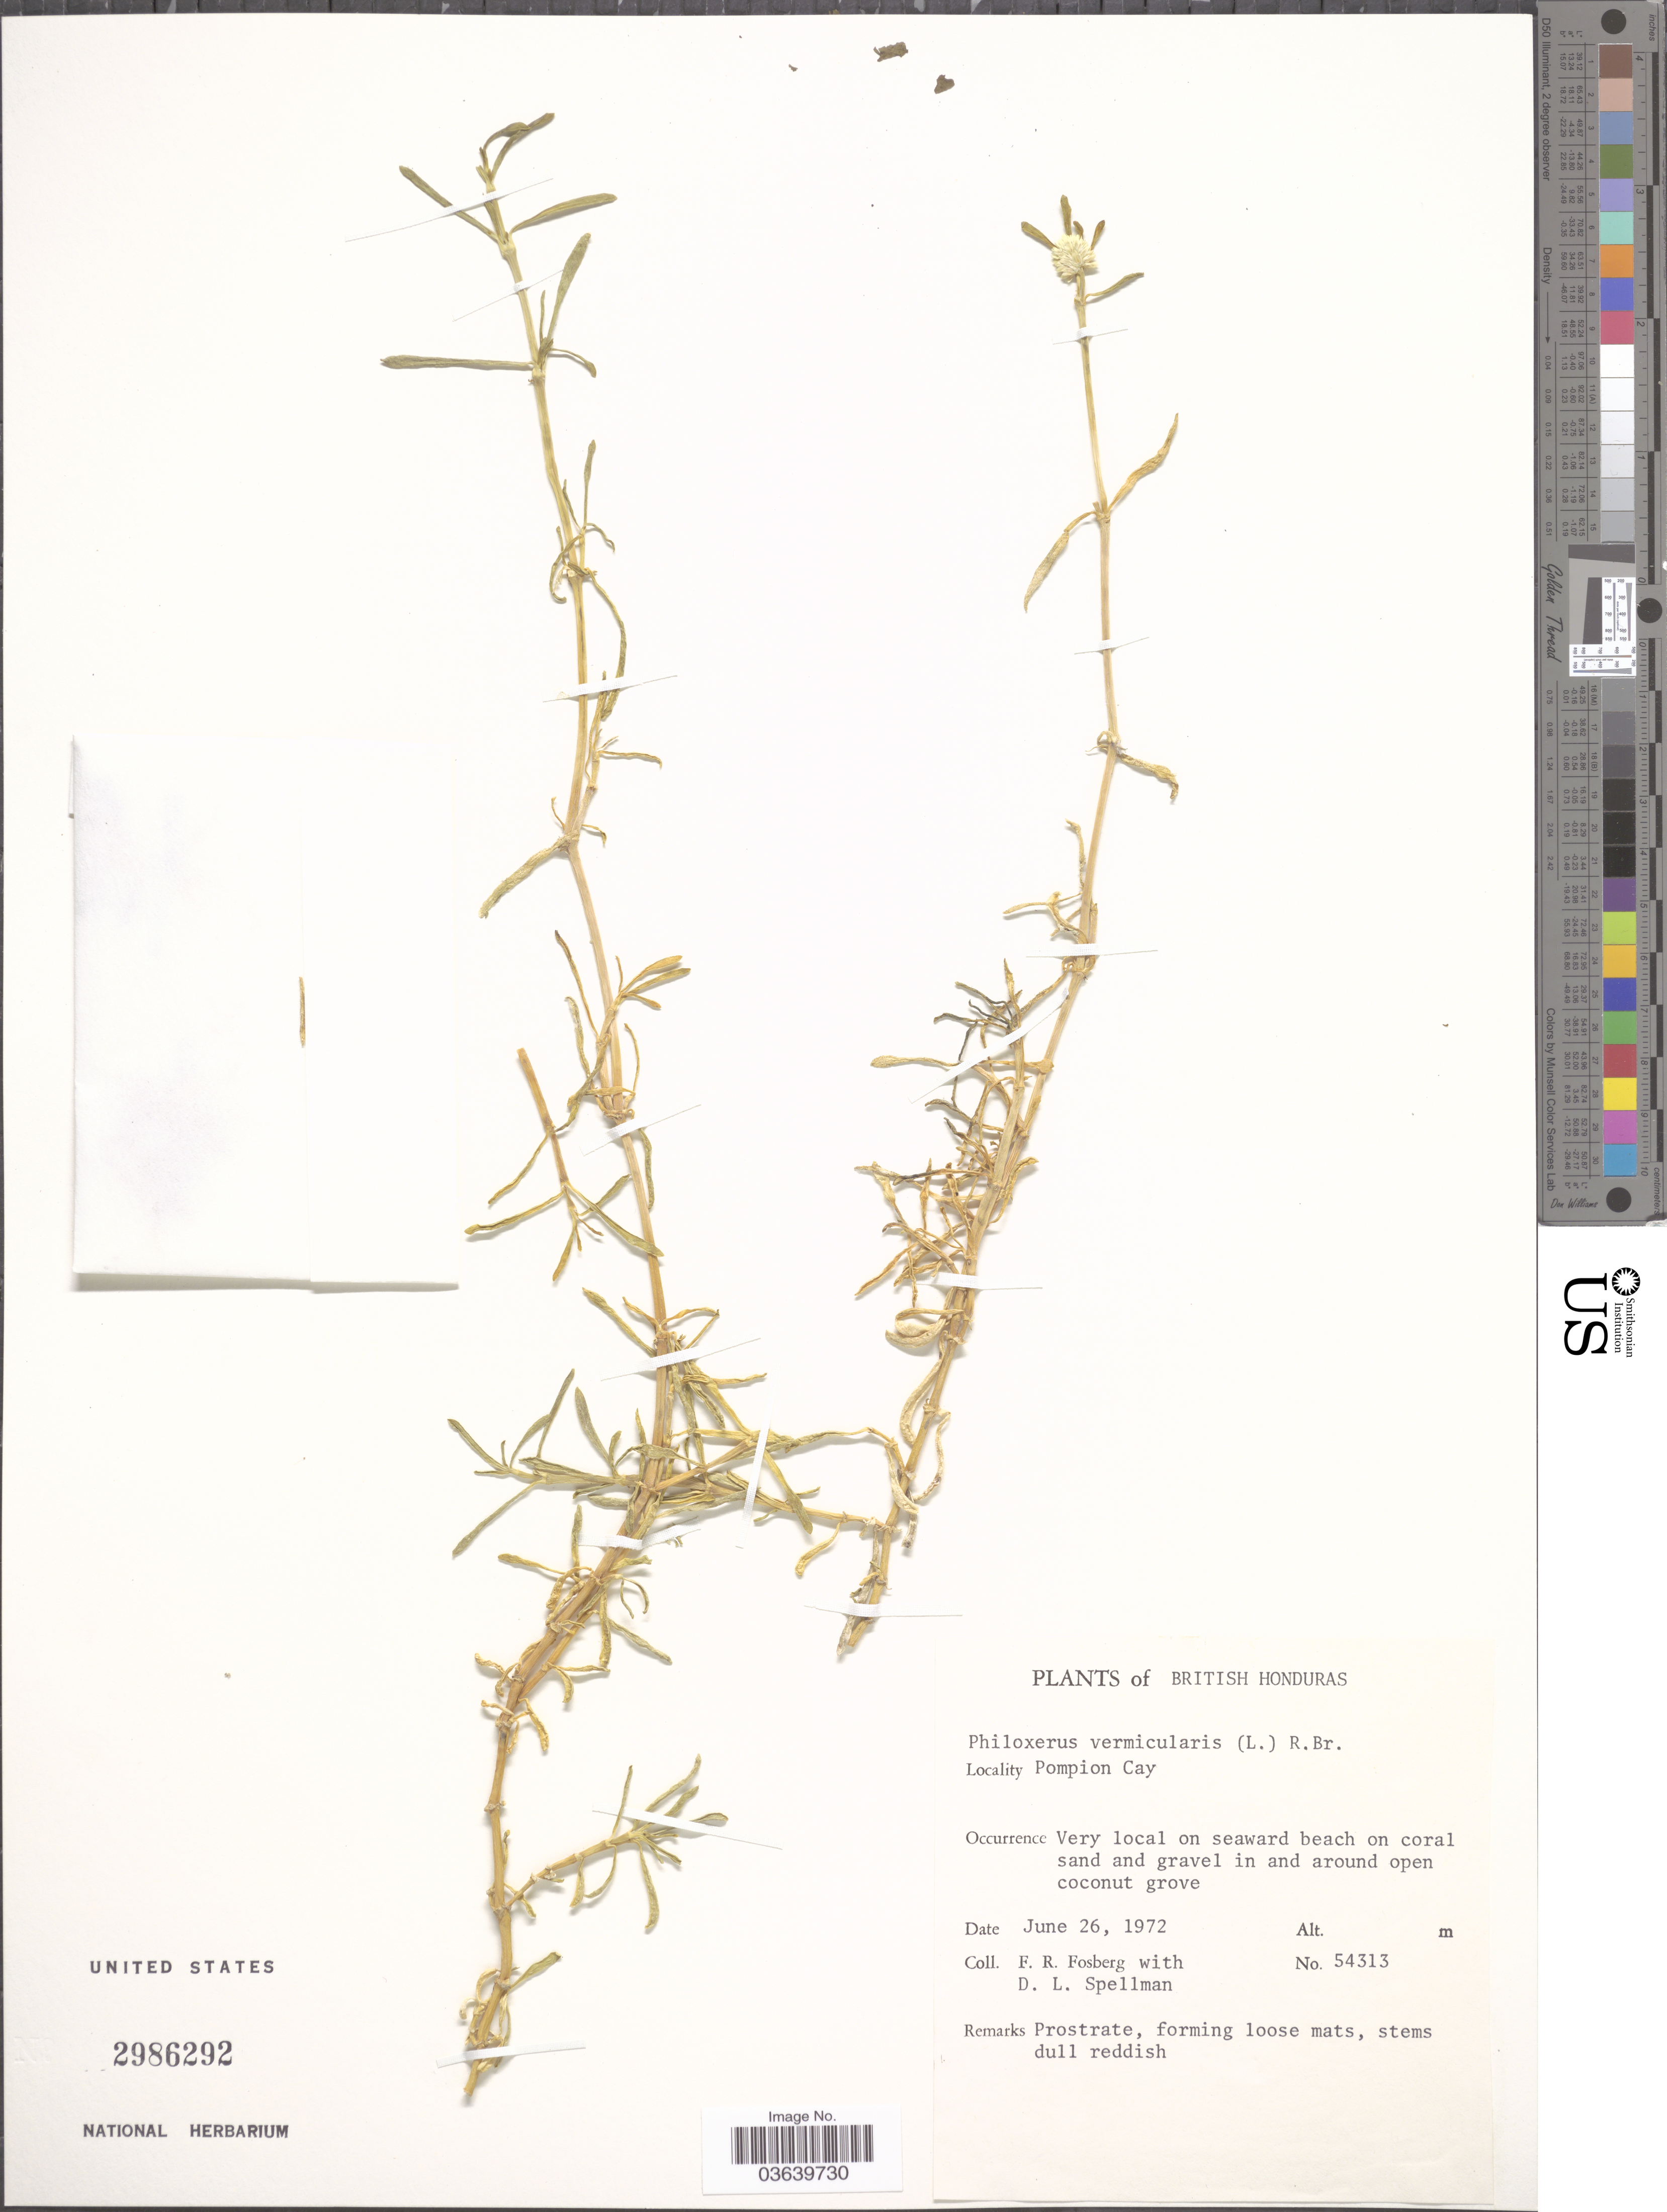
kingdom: Plantae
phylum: Tracheophyta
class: Magnoliopsida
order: Caryophyllales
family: Amaranthaceae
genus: Gomphrena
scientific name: Gomphrena vermicularis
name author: L.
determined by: Strong, Mark T., (BOT), Smithsonian Institution - National Museum of Natural History (UNITED STATES)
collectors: F. R. Fosberg & D. L. Spellman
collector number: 54313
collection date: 1972-06-26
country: Belize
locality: British Honduras. Pompion Cay.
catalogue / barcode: US 2986292